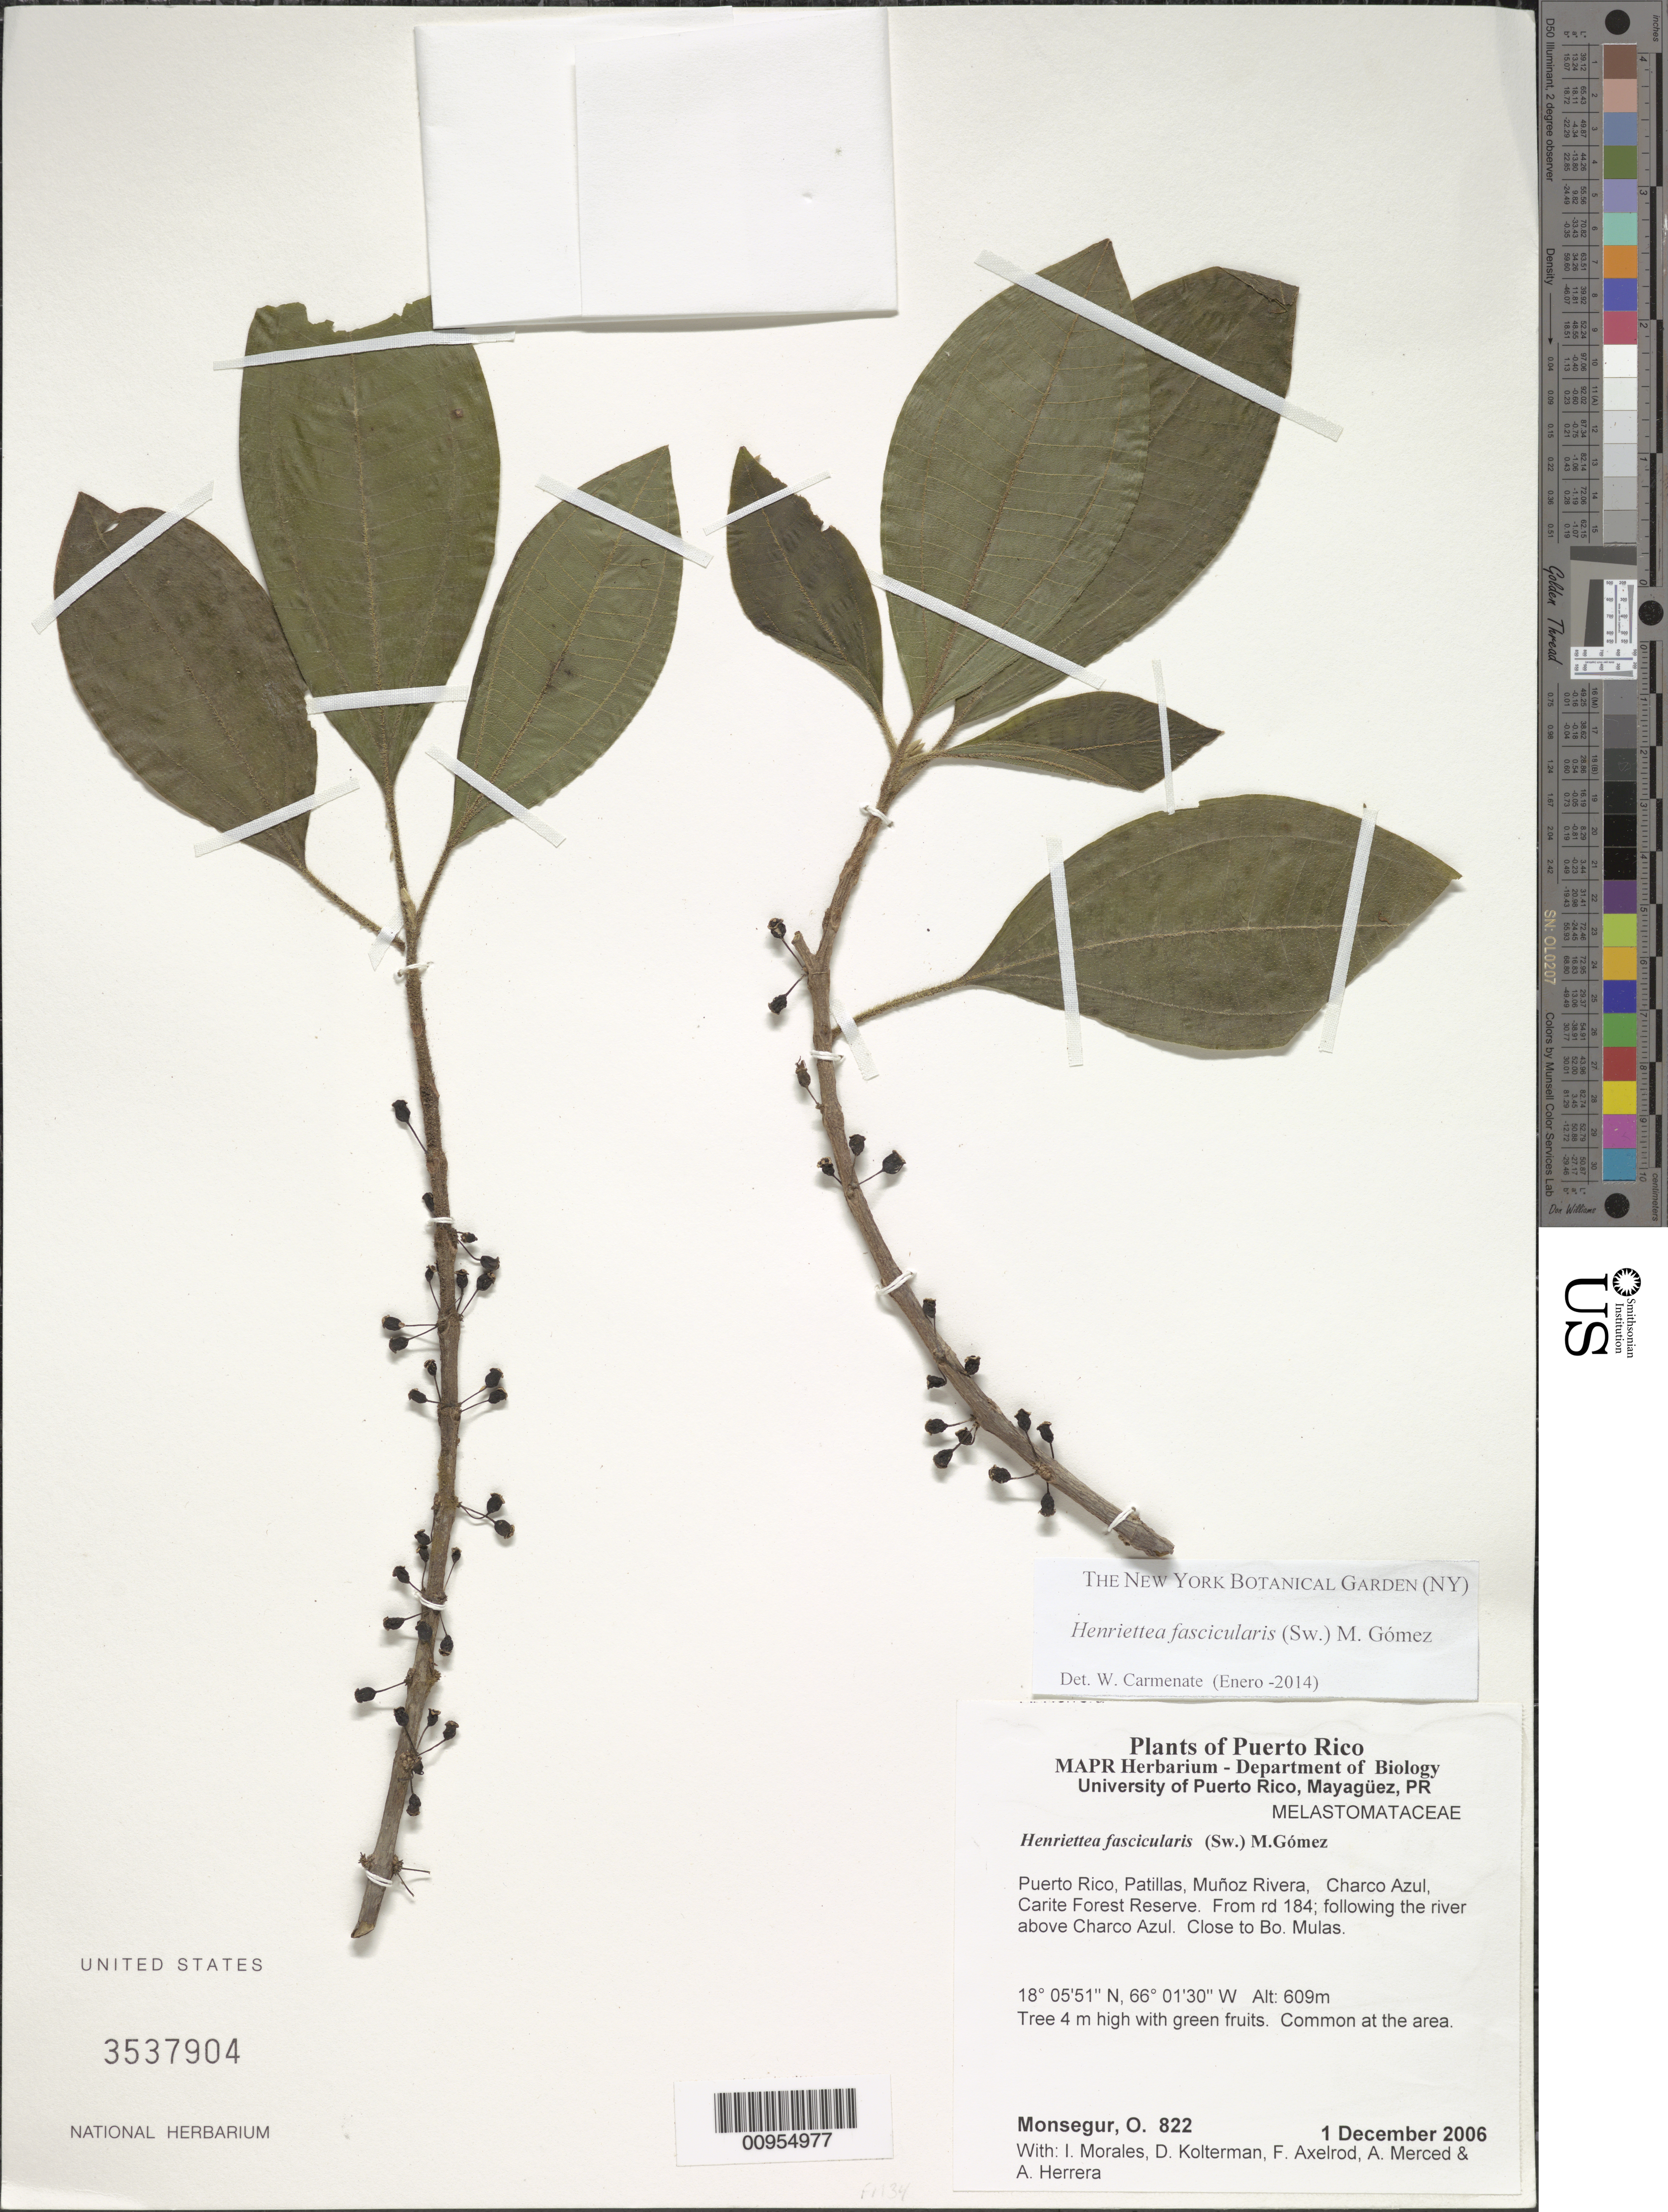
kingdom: Plantae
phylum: Tracheophyta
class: Magnoliopsida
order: Myrtales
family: Melastomataceae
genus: Henriettella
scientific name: Henriettella fascicularis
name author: (Sw.) C. Wright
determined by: Carmenate, W.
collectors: O. Monsegur, D. Kolterman, F. S. Axelrod, I. Morales, A. Merced Alejandro & A. Herrera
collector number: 822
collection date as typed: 01 Dec 2006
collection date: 2006-12-01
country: Puerto Rico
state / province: Patillas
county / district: Muñoz Rivera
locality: Carite Forest Reserve. Charco Azul, from rd 184; following the river above Charco Azul. Close to Bo. Mulas.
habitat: Common at the area.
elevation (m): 609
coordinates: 18.05514, 66.01297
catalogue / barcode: US 3537904